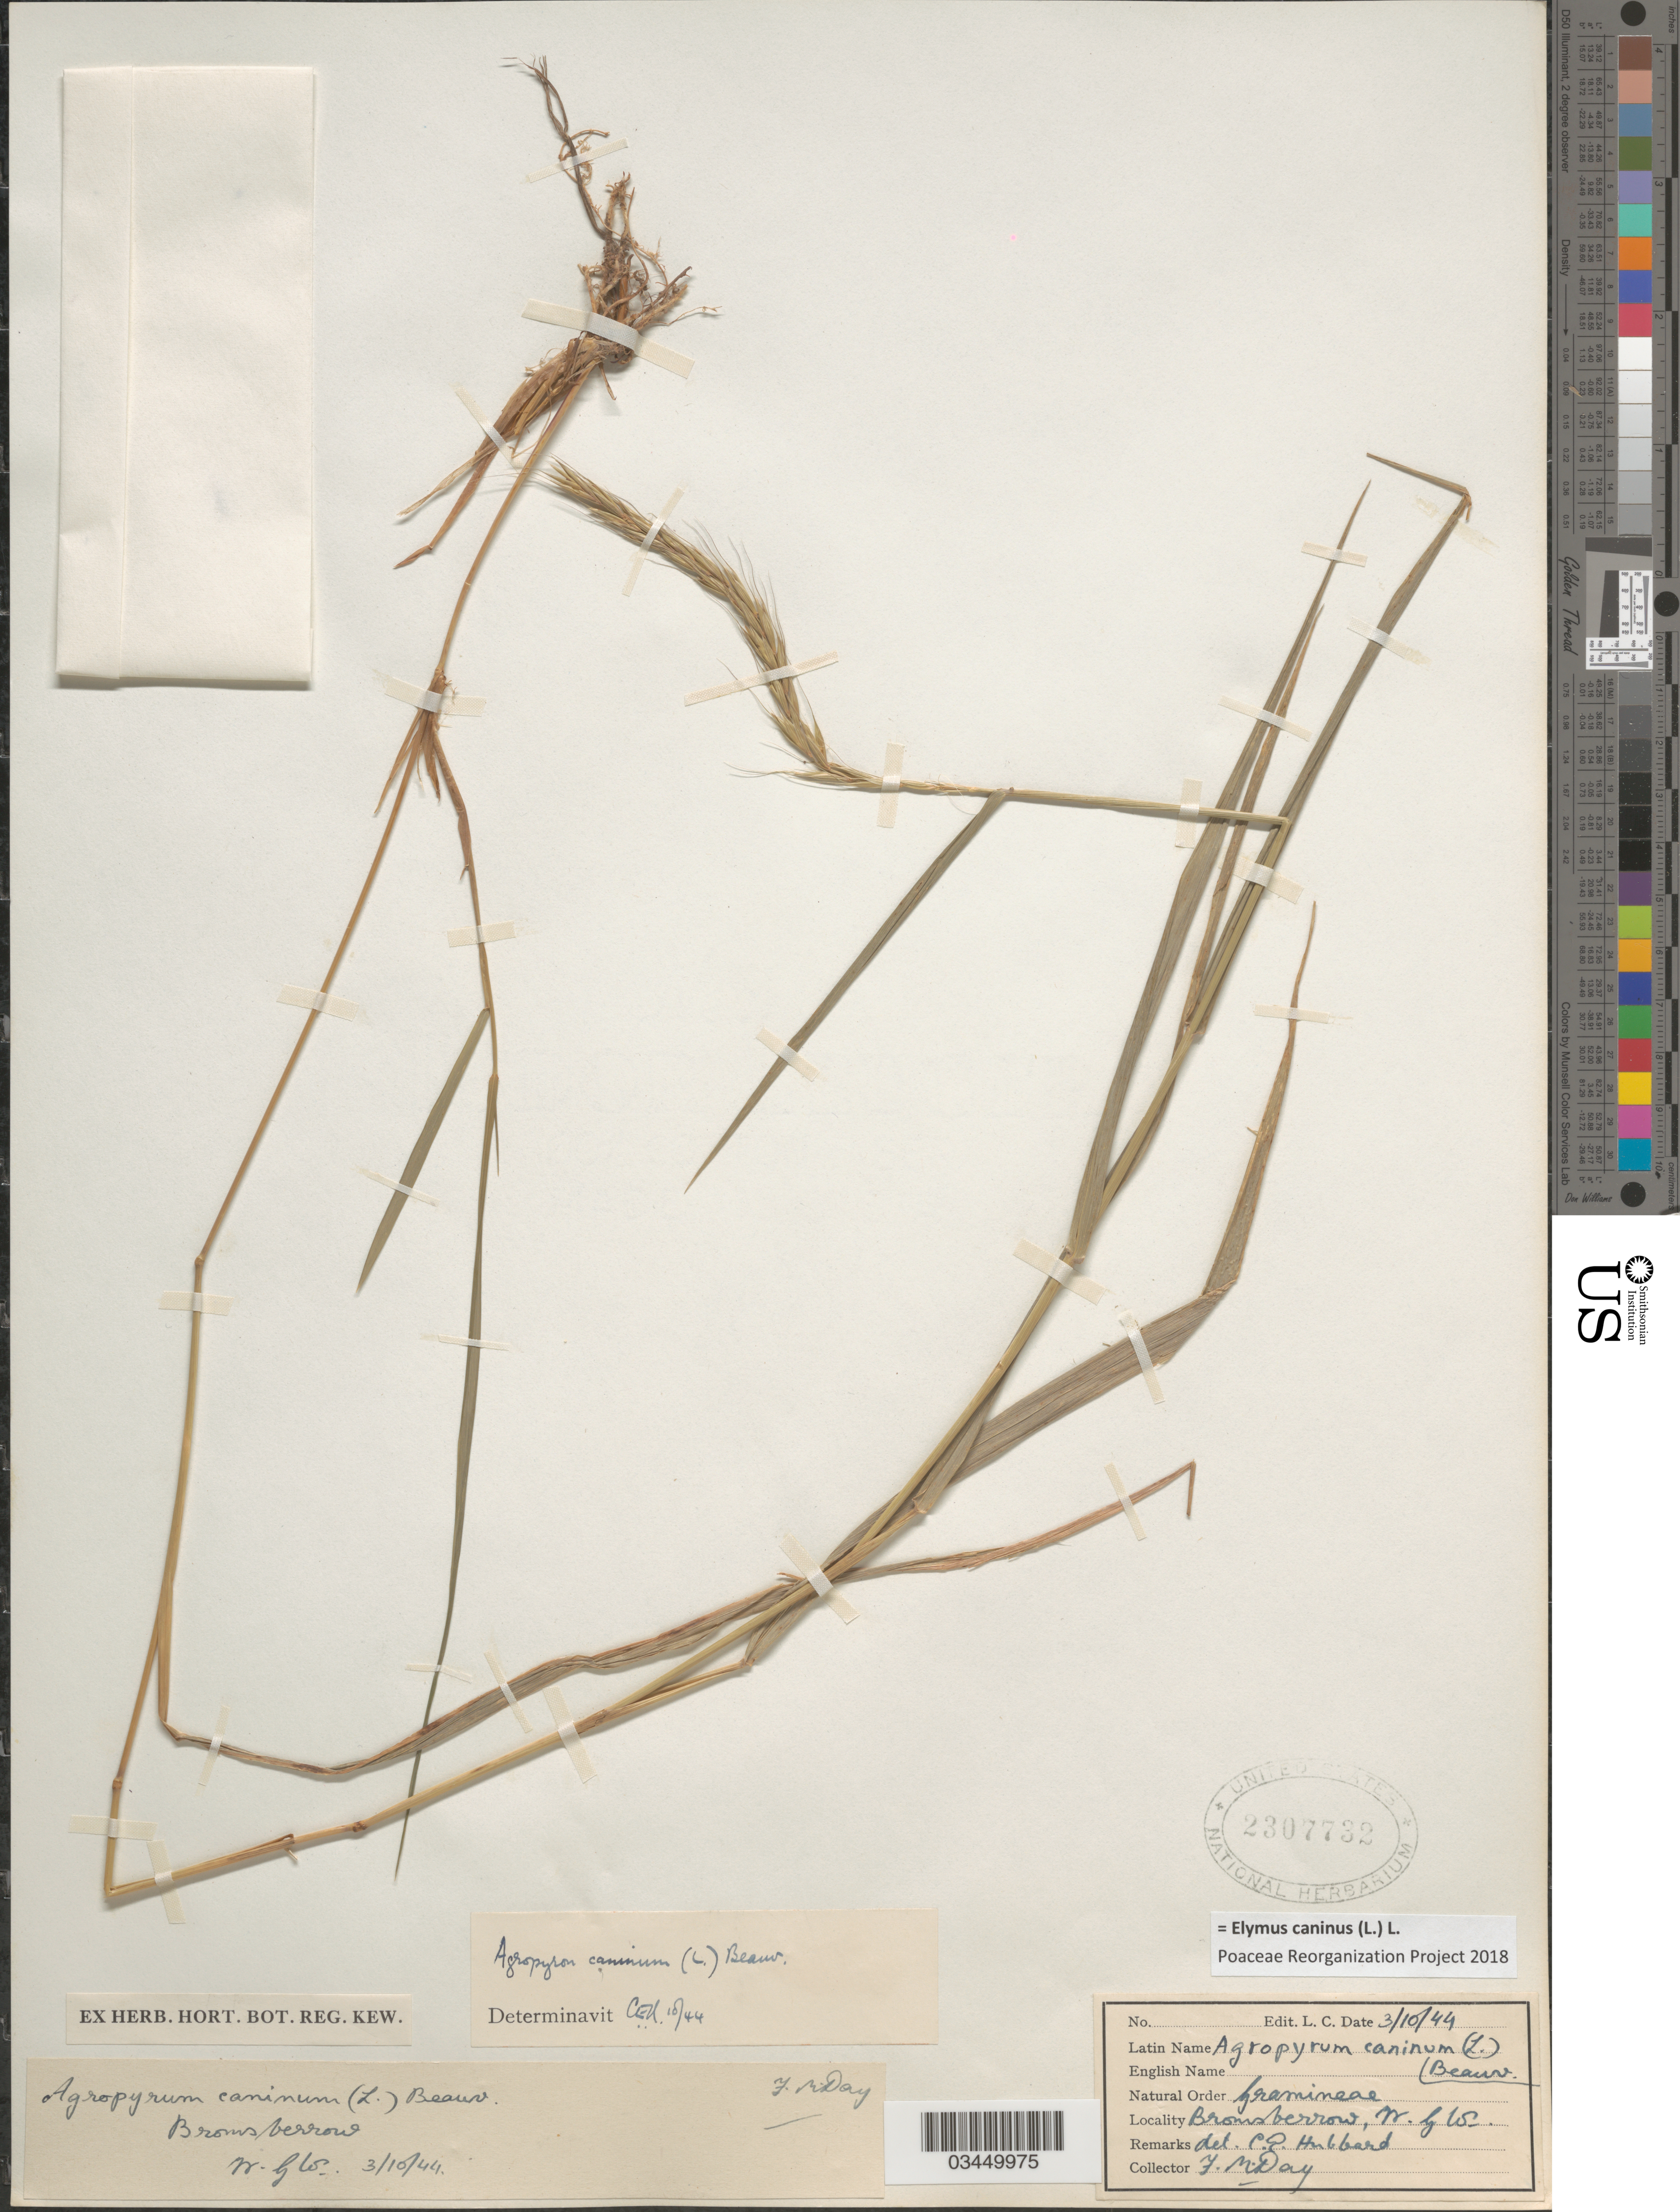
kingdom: Plantae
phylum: Tracheophyta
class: Liliopsida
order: Poales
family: Poaceae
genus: Elymus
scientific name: Elymus caninus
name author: (L.) L.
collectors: F. Day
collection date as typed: Transcribed d/m/y: 3/10/44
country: United Kingdom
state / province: England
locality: Bromsberrow, W. GW.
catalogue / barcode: US 2307732